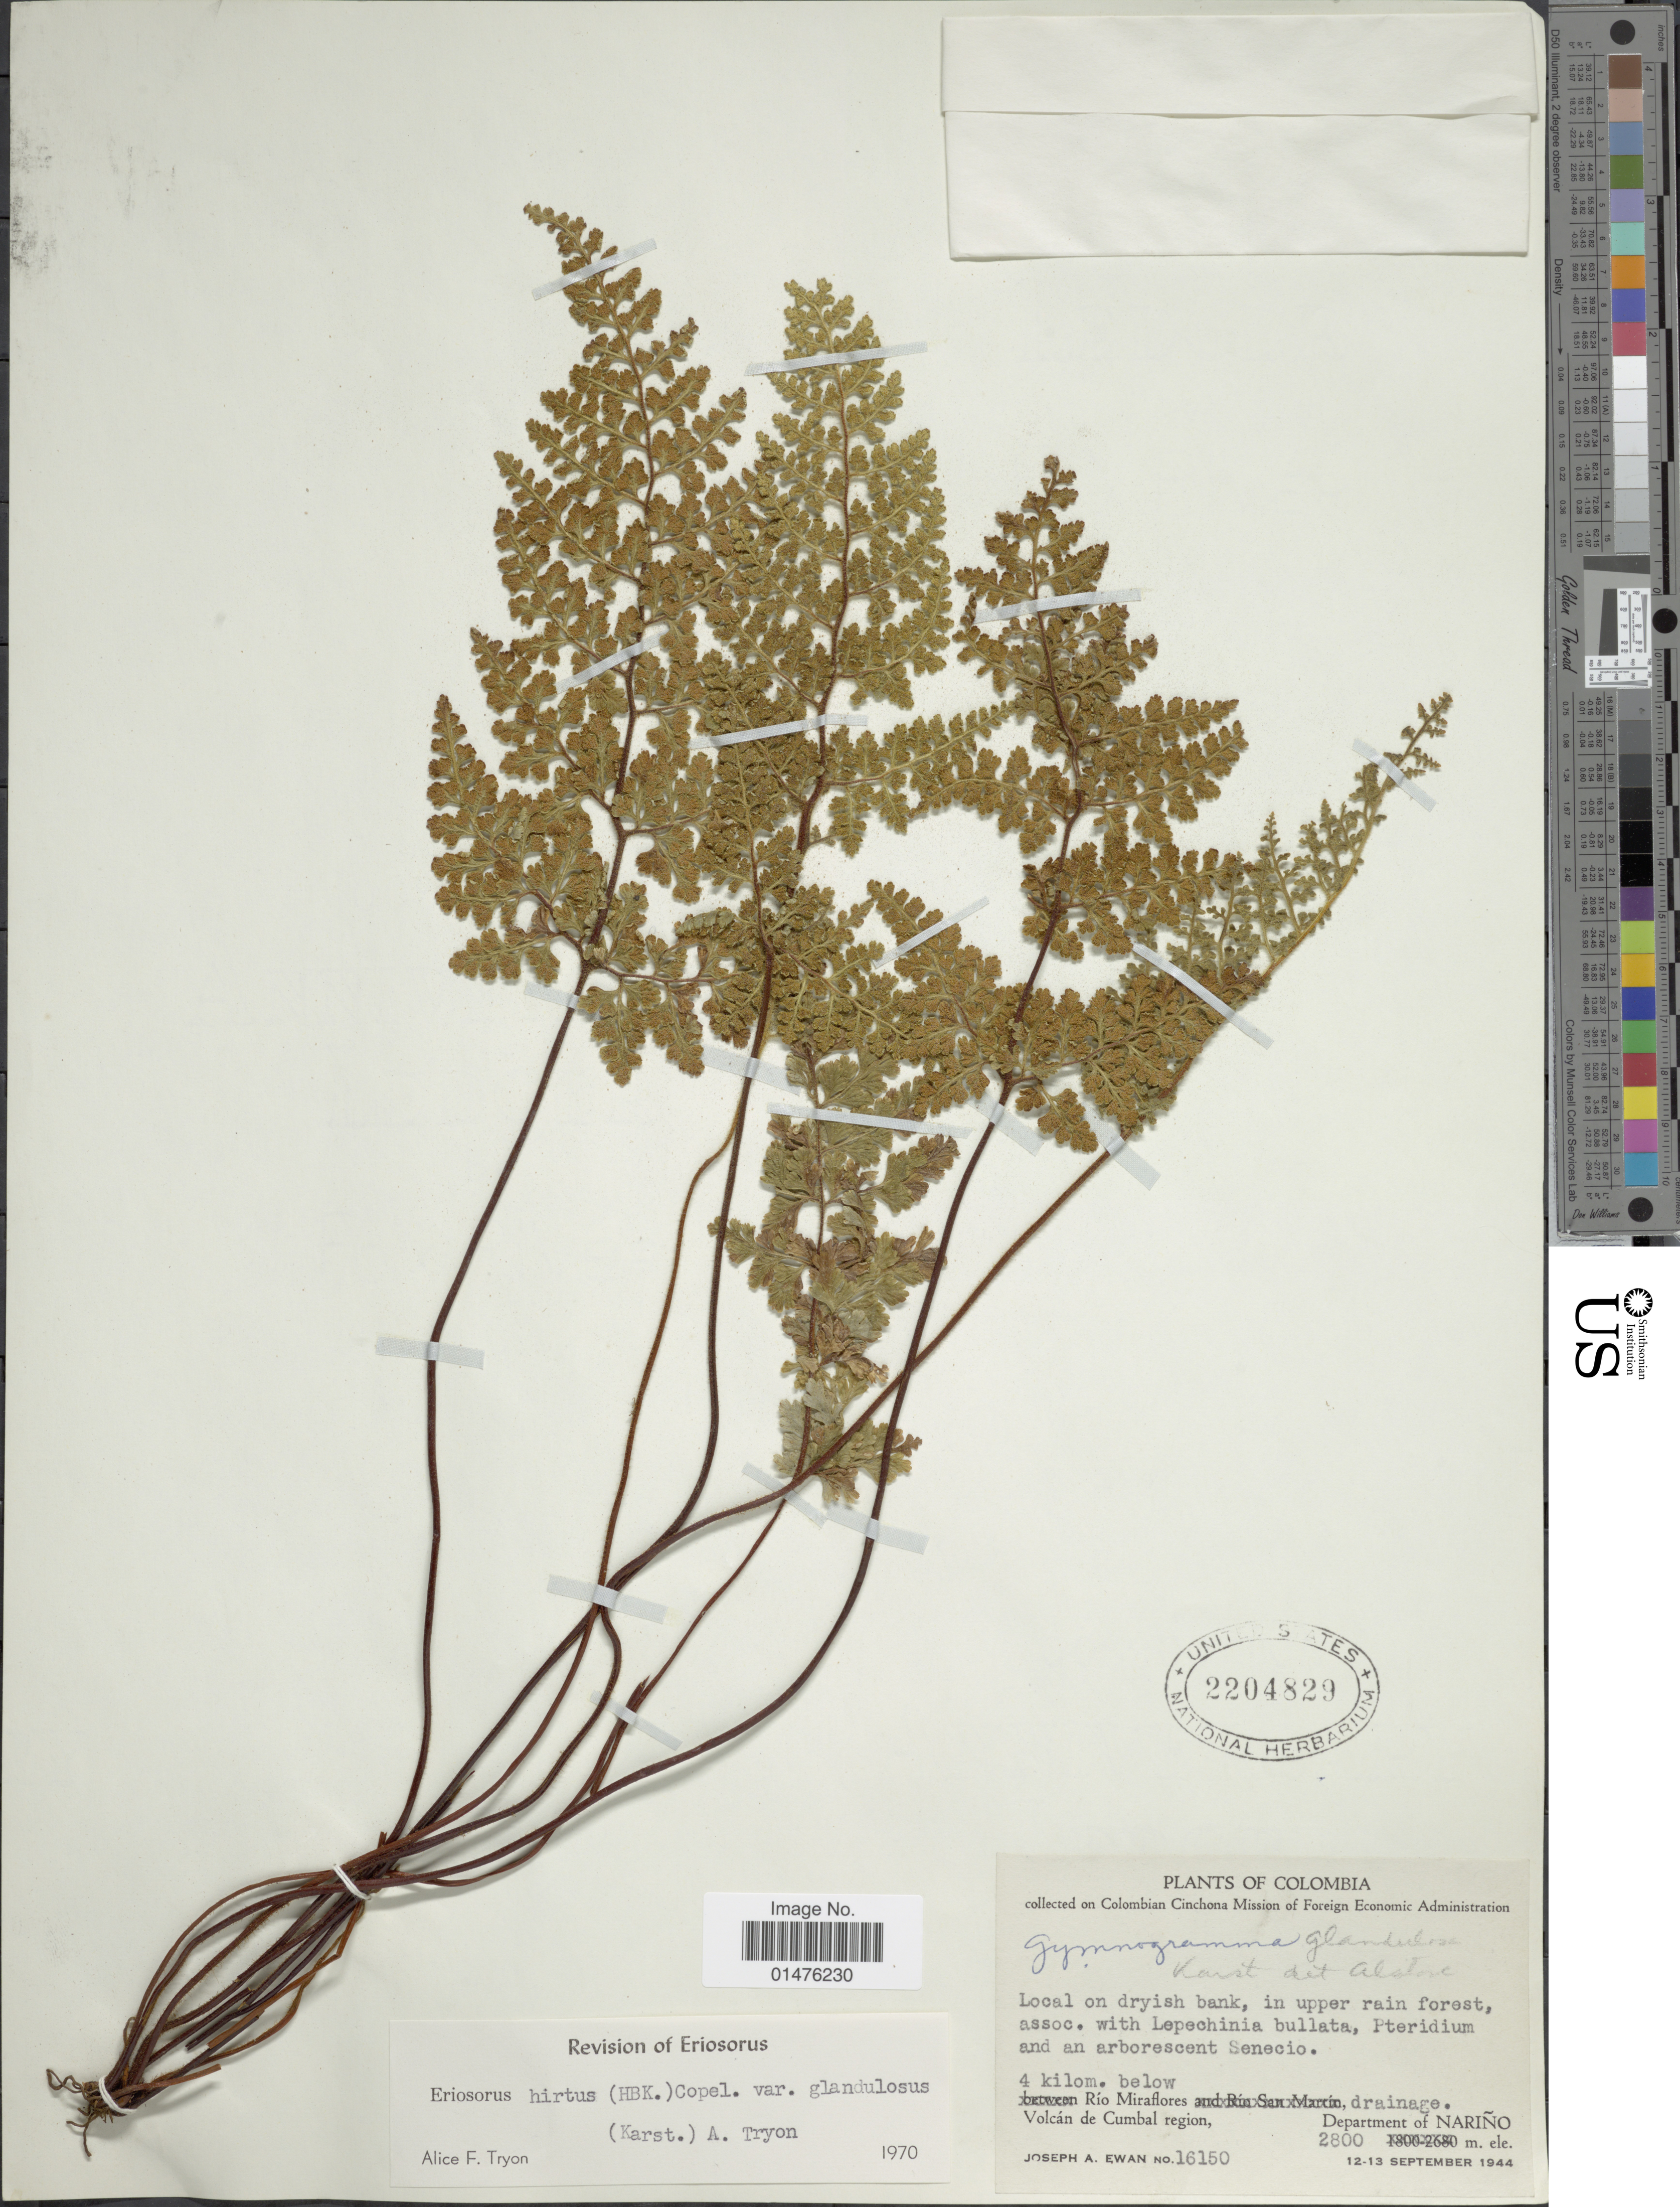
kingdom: Plantae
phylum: Tracheophyta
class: Polypodiopsida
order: Polypodiales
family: Pteridaceae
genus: Jamesonia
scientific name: Jamesonia hirta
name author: (Kunth) Christenh.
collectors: J. A. Ewan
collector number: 16150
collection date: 1944-09-12/1944-09-13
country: Colombia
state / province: Nariño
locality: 4 kilom. below Río Miraflores, drainage. Volcán de Cumbal region,Department of Nariño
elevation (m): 2800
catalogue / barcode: US 2204829